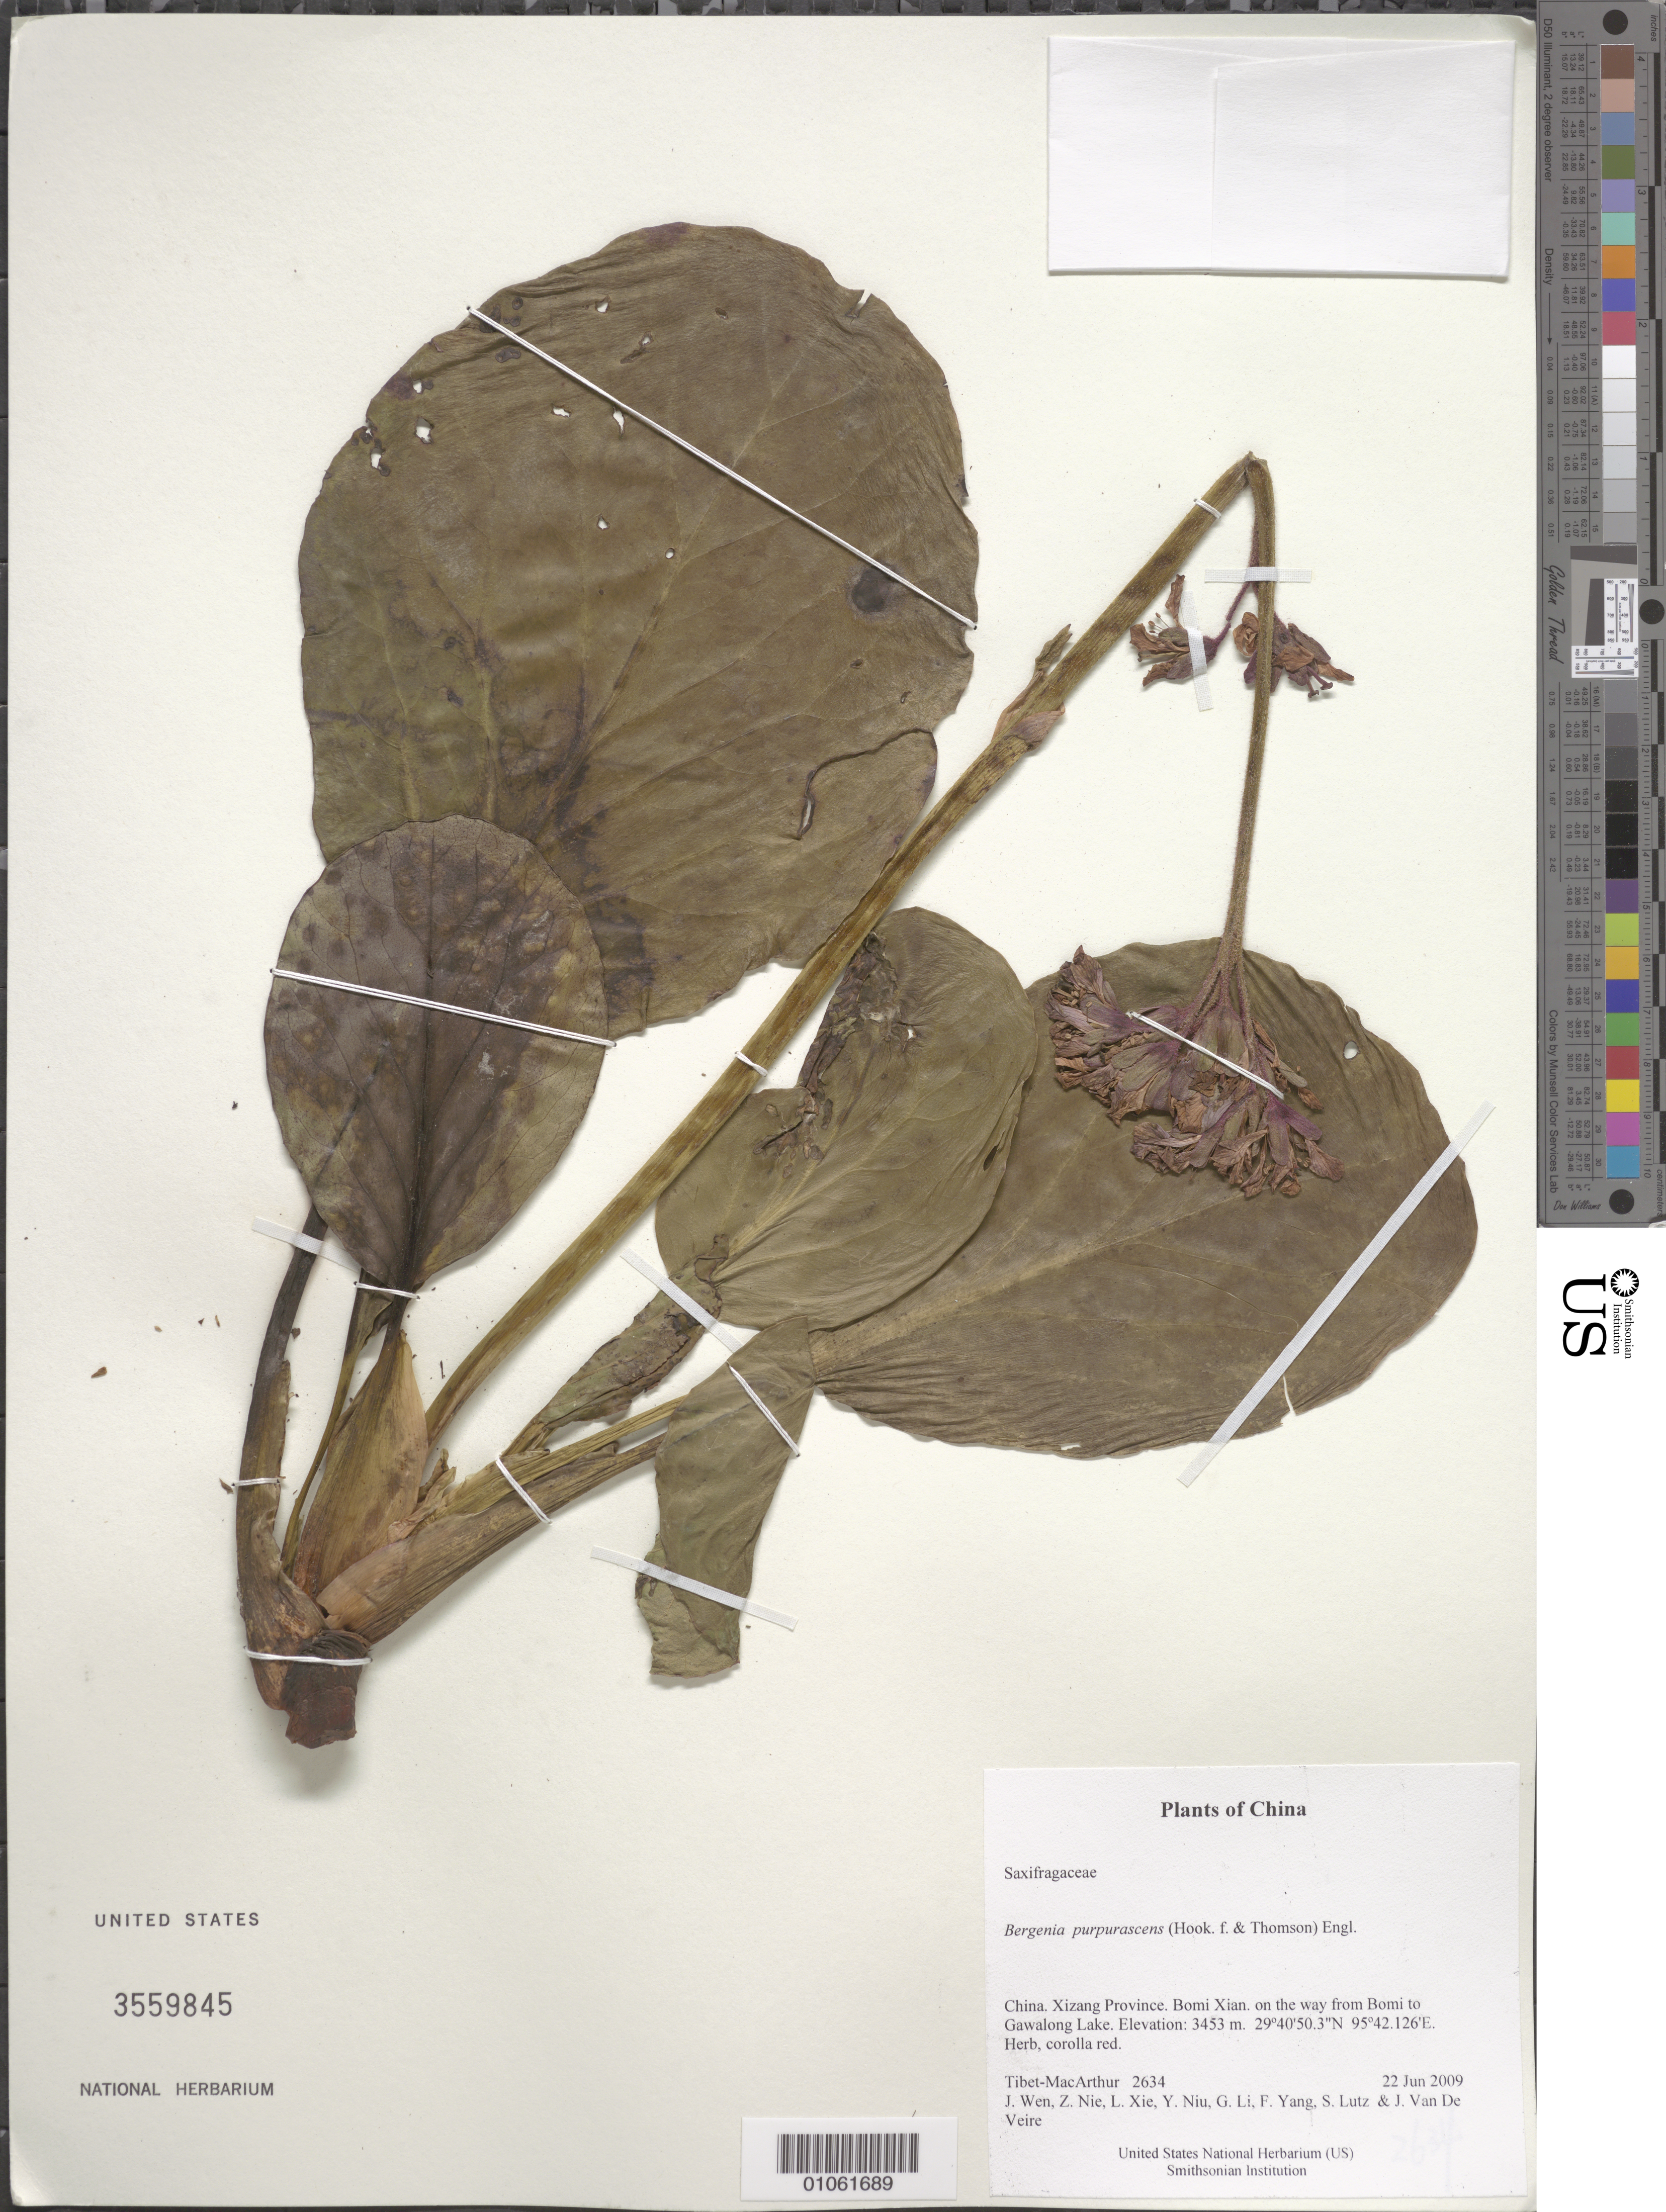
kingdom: Plantae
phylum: Tracheophyta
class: Magnoliopsida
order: Saxifragales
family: Saxifragaceae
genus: Bergenia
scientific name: Bergenia purpurascens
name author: (Hook. f. & Thomson) Engl.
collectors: Tibet-MacArthur, J. Wen, Z. Nie, L. Xie, Y. Niu, G. Li, F. Yang, S. Lutz & J. Van De Veire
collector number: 2634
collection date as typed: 22 Jun 2009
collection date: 2009-06-22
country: China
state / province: Xizang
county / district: Bomi Xian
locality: on the way from Bomi to Gawalong Lake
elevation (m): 3453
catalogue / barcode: US 3559845